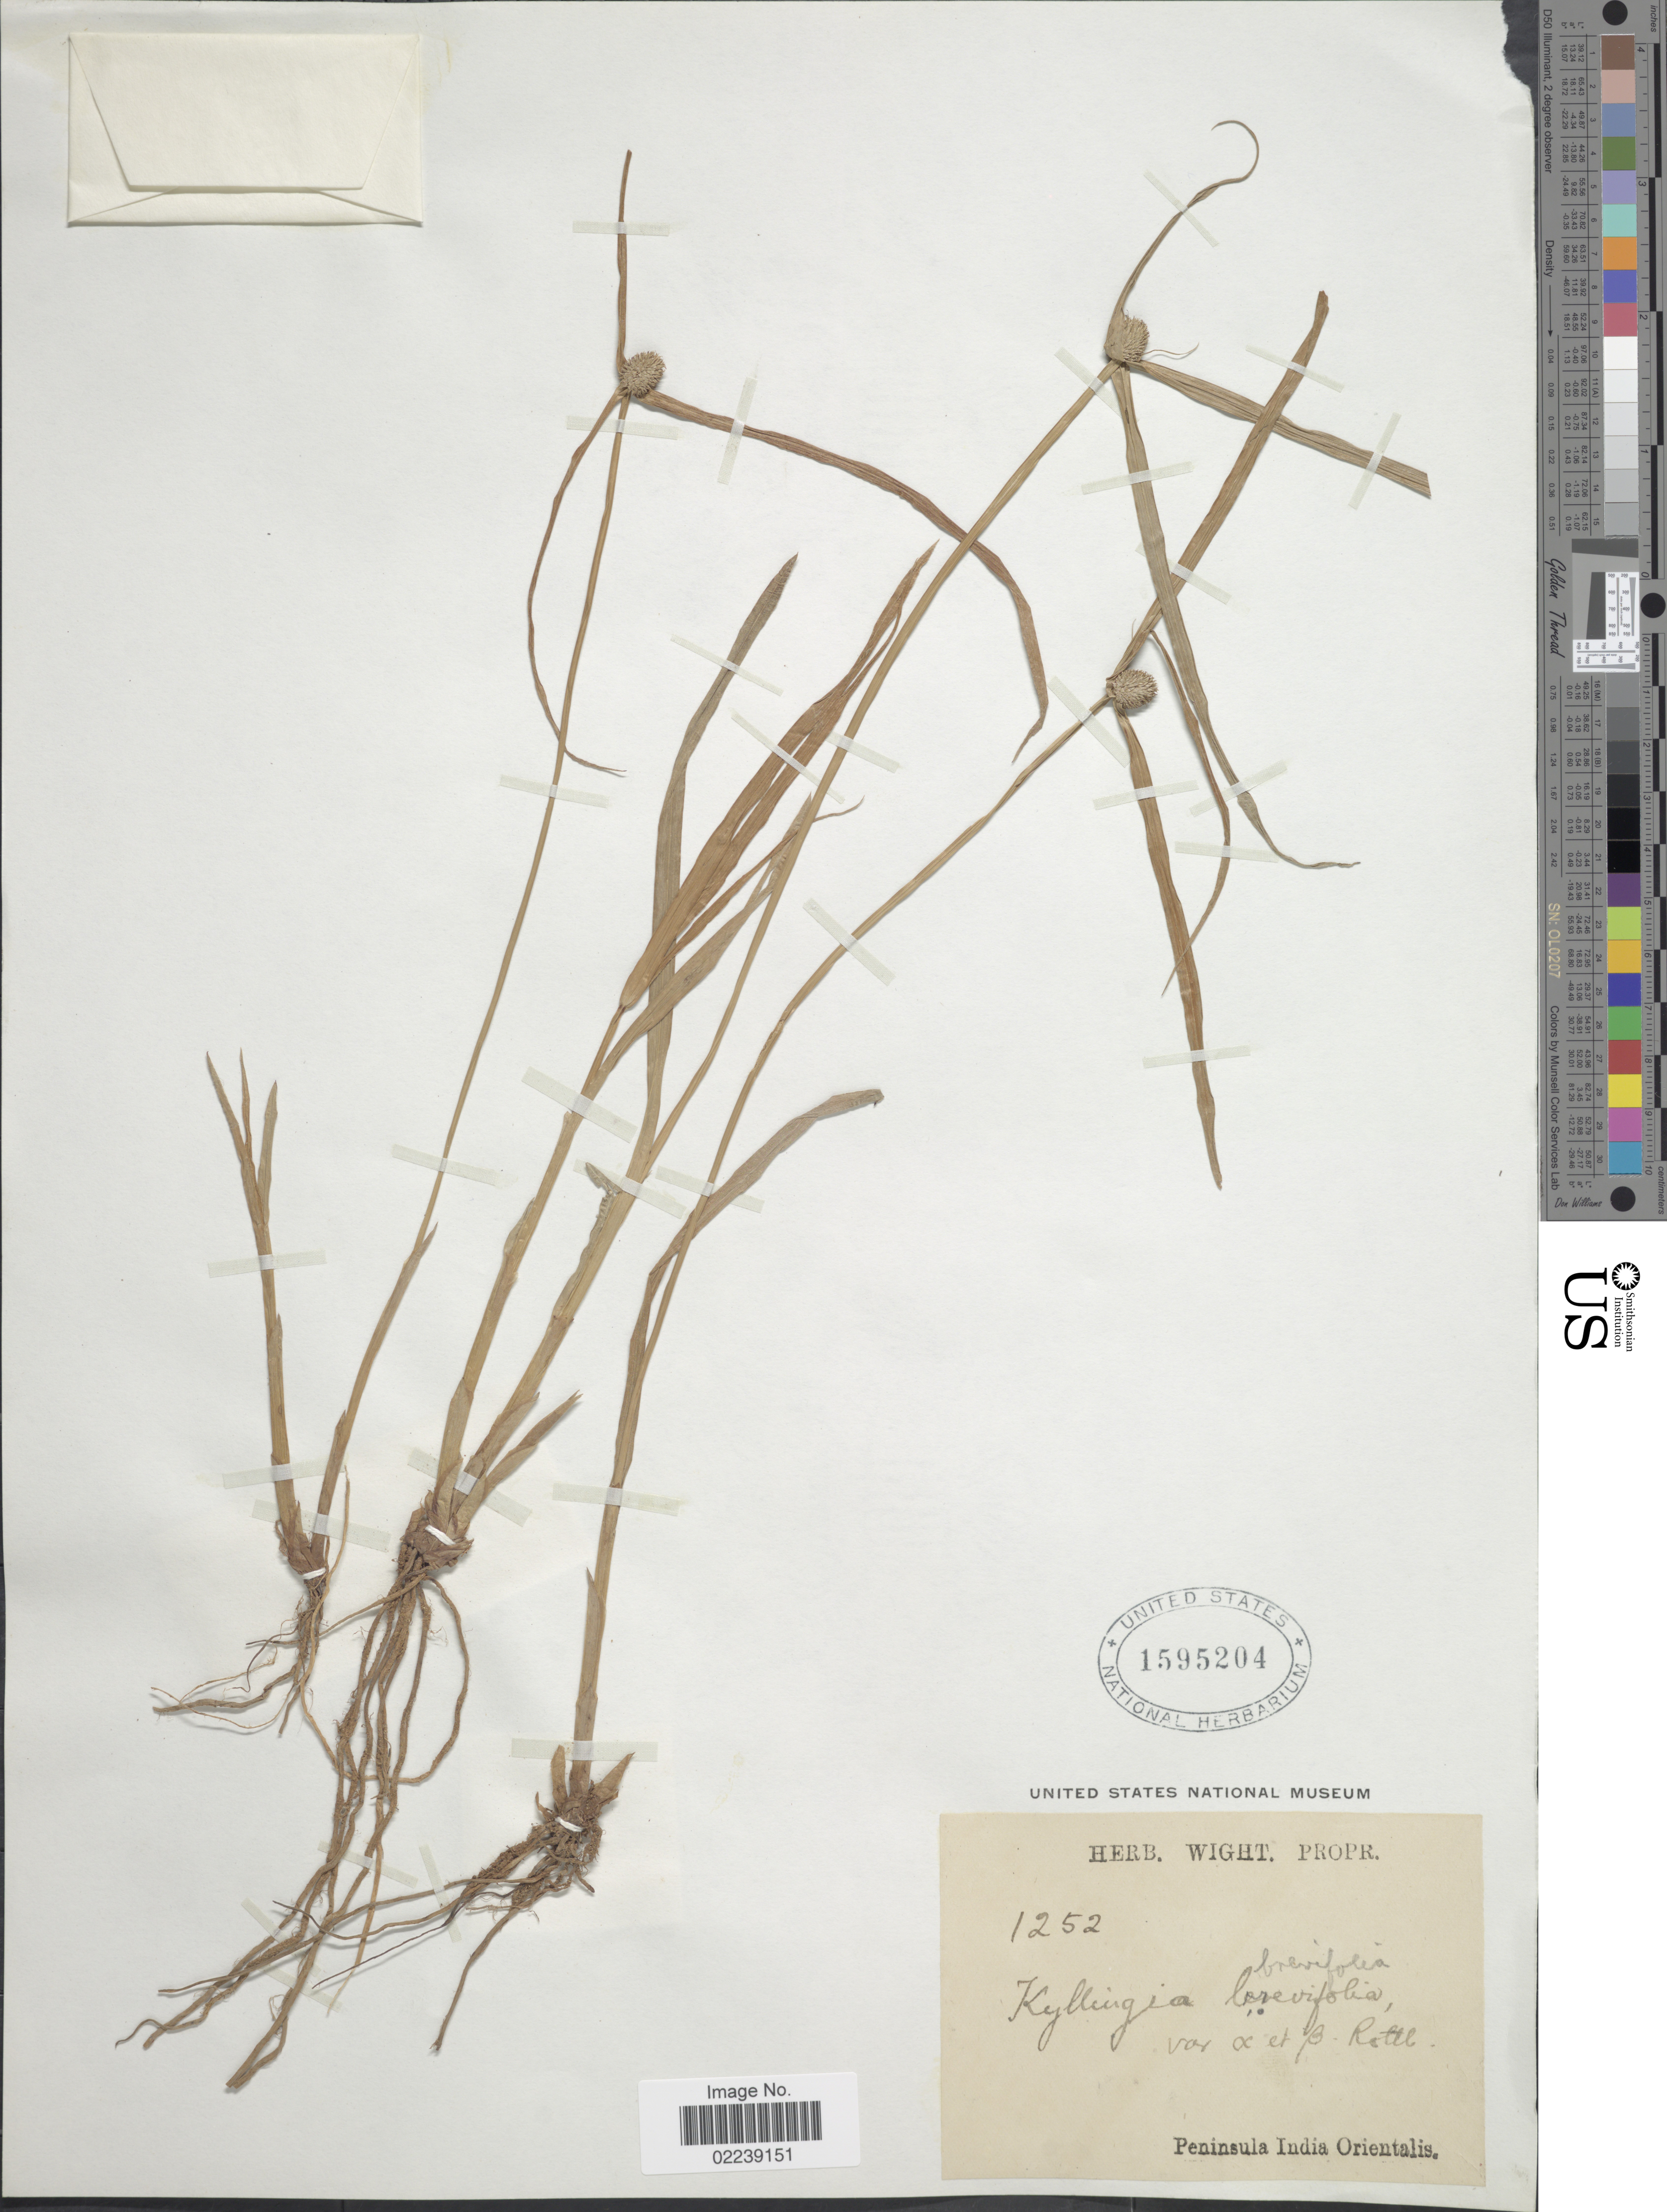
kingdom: Plantae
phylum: Tracheophyta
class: Liliopsida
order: Poales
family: Cyperaceae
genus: Cyperus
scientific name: Cyperus mindorensis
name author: (Steud.) Huygh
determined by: Strong, M. T., (US), Smithsonian Institution - National Museum of Natural History (UNITED STATES)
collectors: ex Herb. Wight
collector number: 1252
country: India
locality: Peninsula India Orientalis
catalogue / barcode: US 1595204